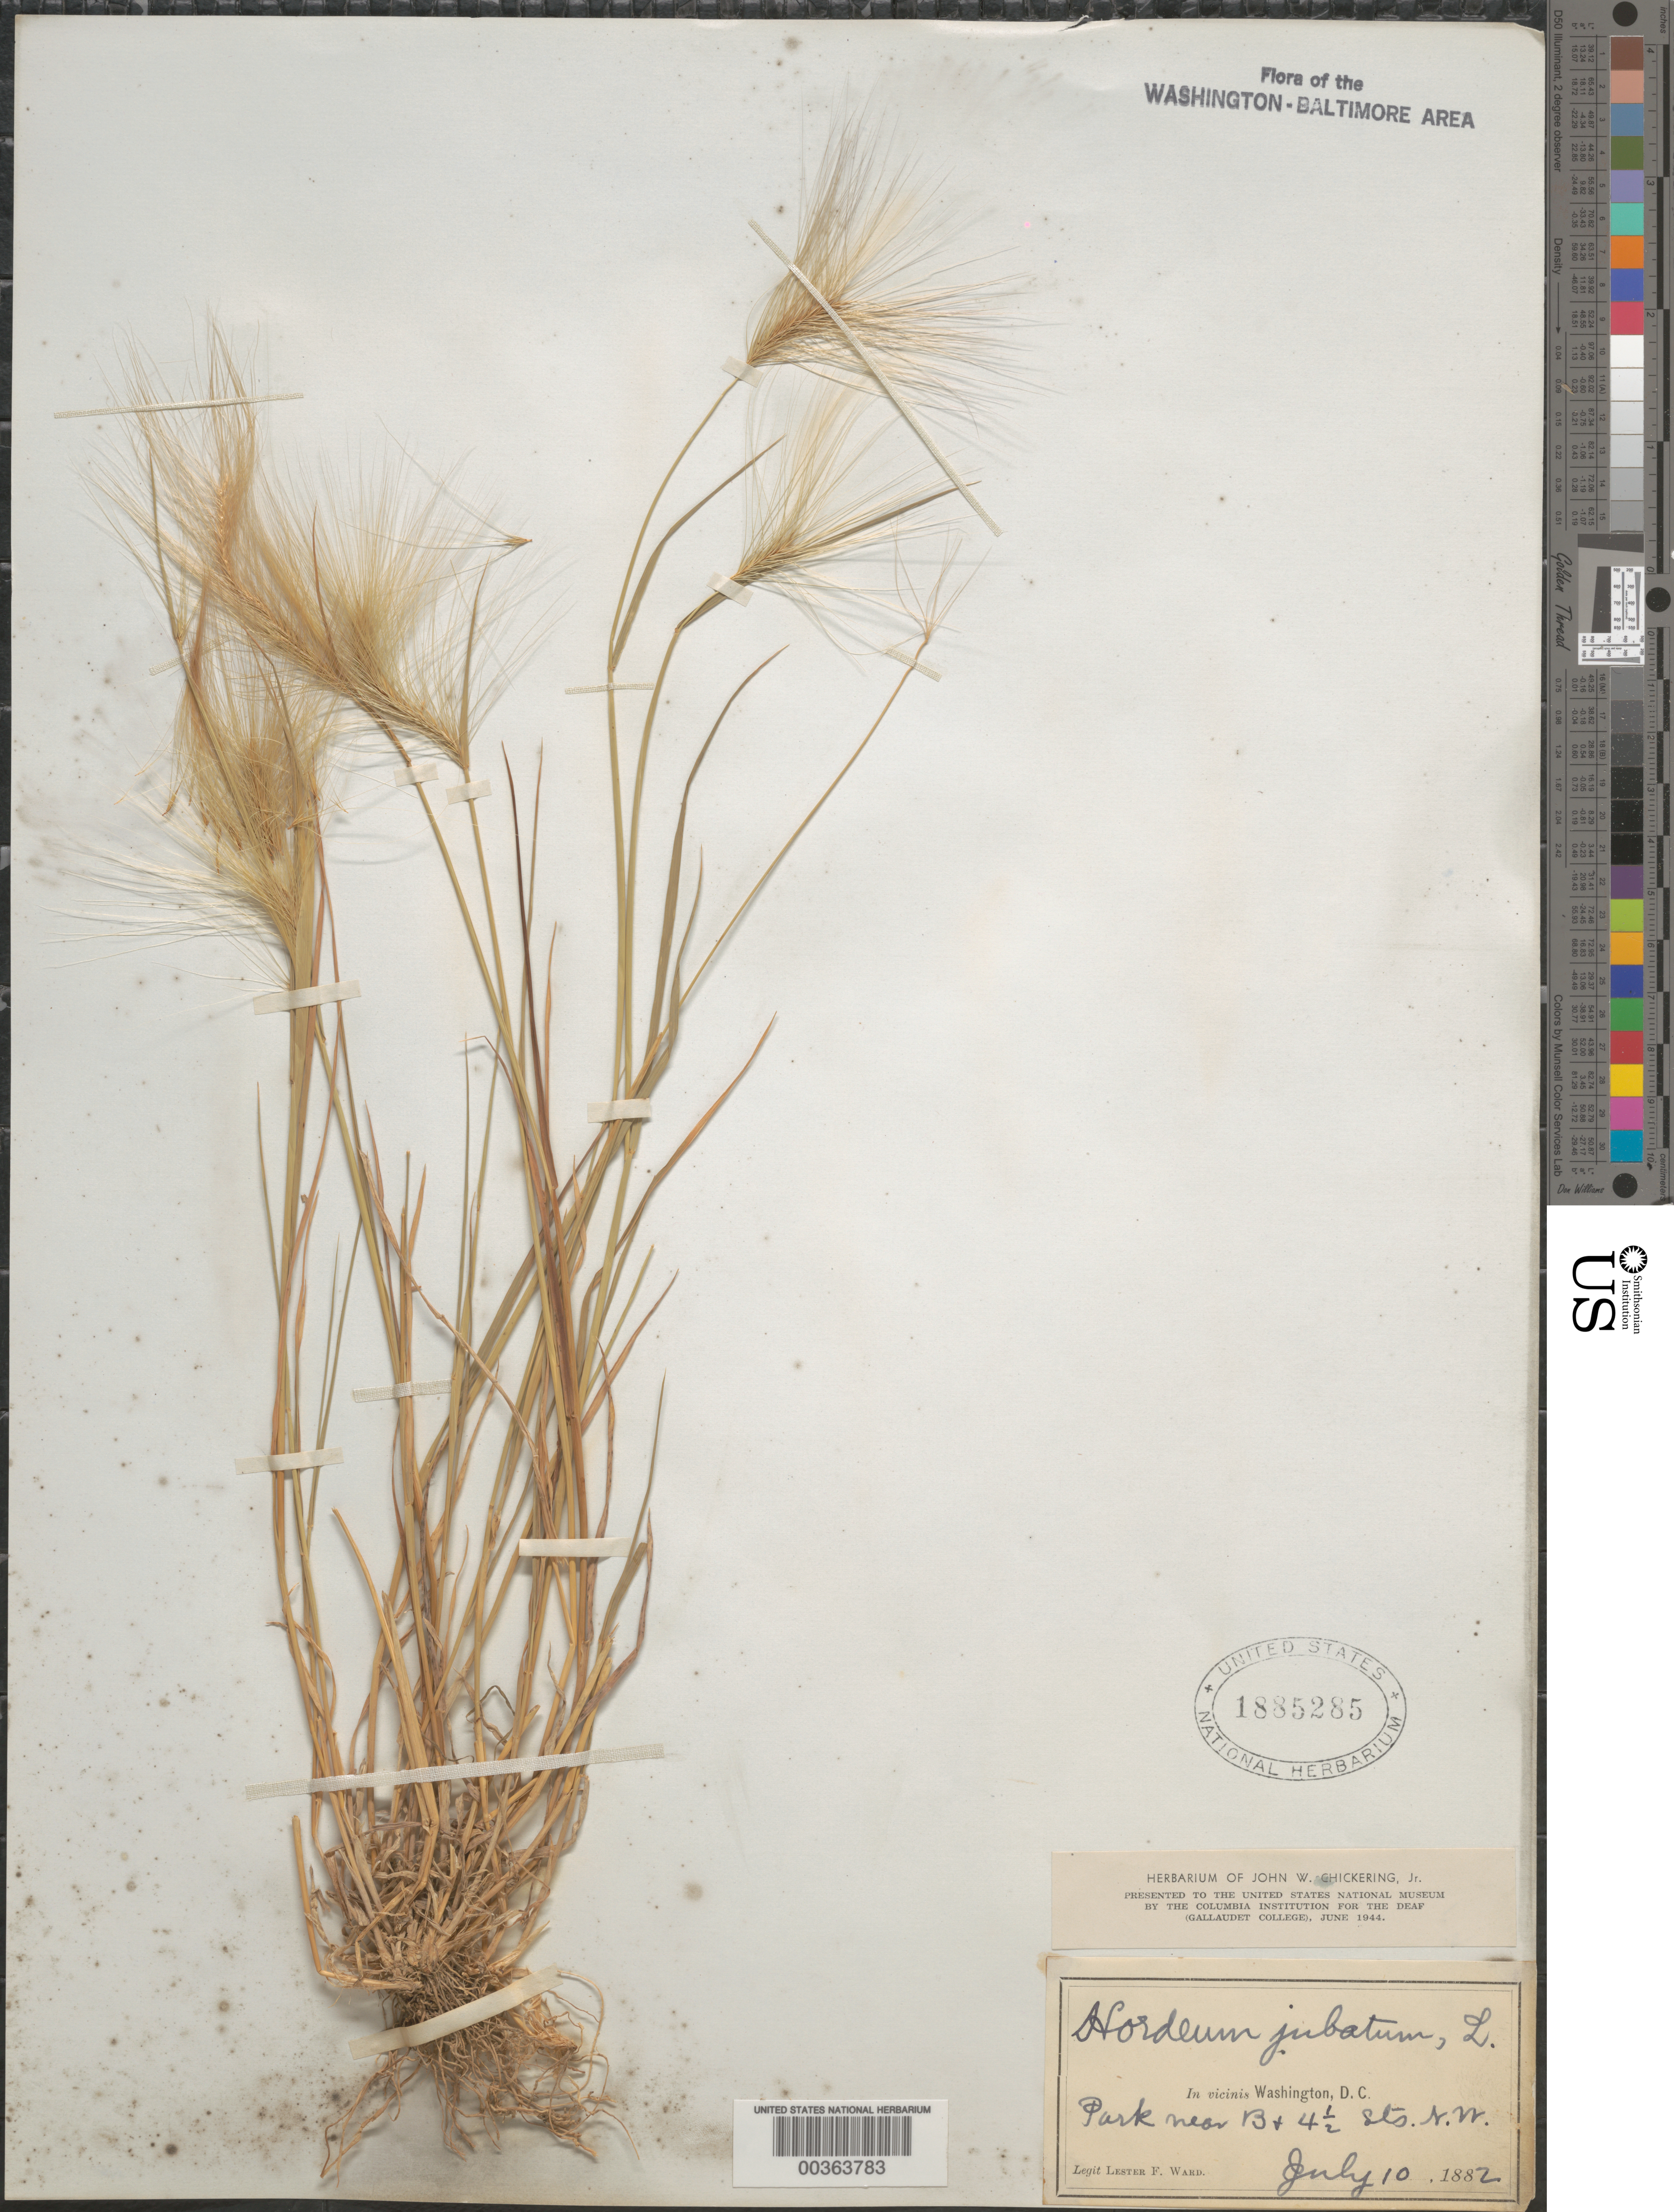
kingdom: Plantae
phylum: Tracheophyta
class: Liliopsida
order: Poales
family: Poaceae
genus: Hordeum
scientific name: Hordeum jubatum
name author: L.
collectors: L. F. Ward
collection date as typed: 10 Jul 1882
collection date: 1882-07-10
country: United States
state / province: District of Columbia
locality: B and 4½ Streets, NW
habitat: Park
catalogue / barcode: US 1885285